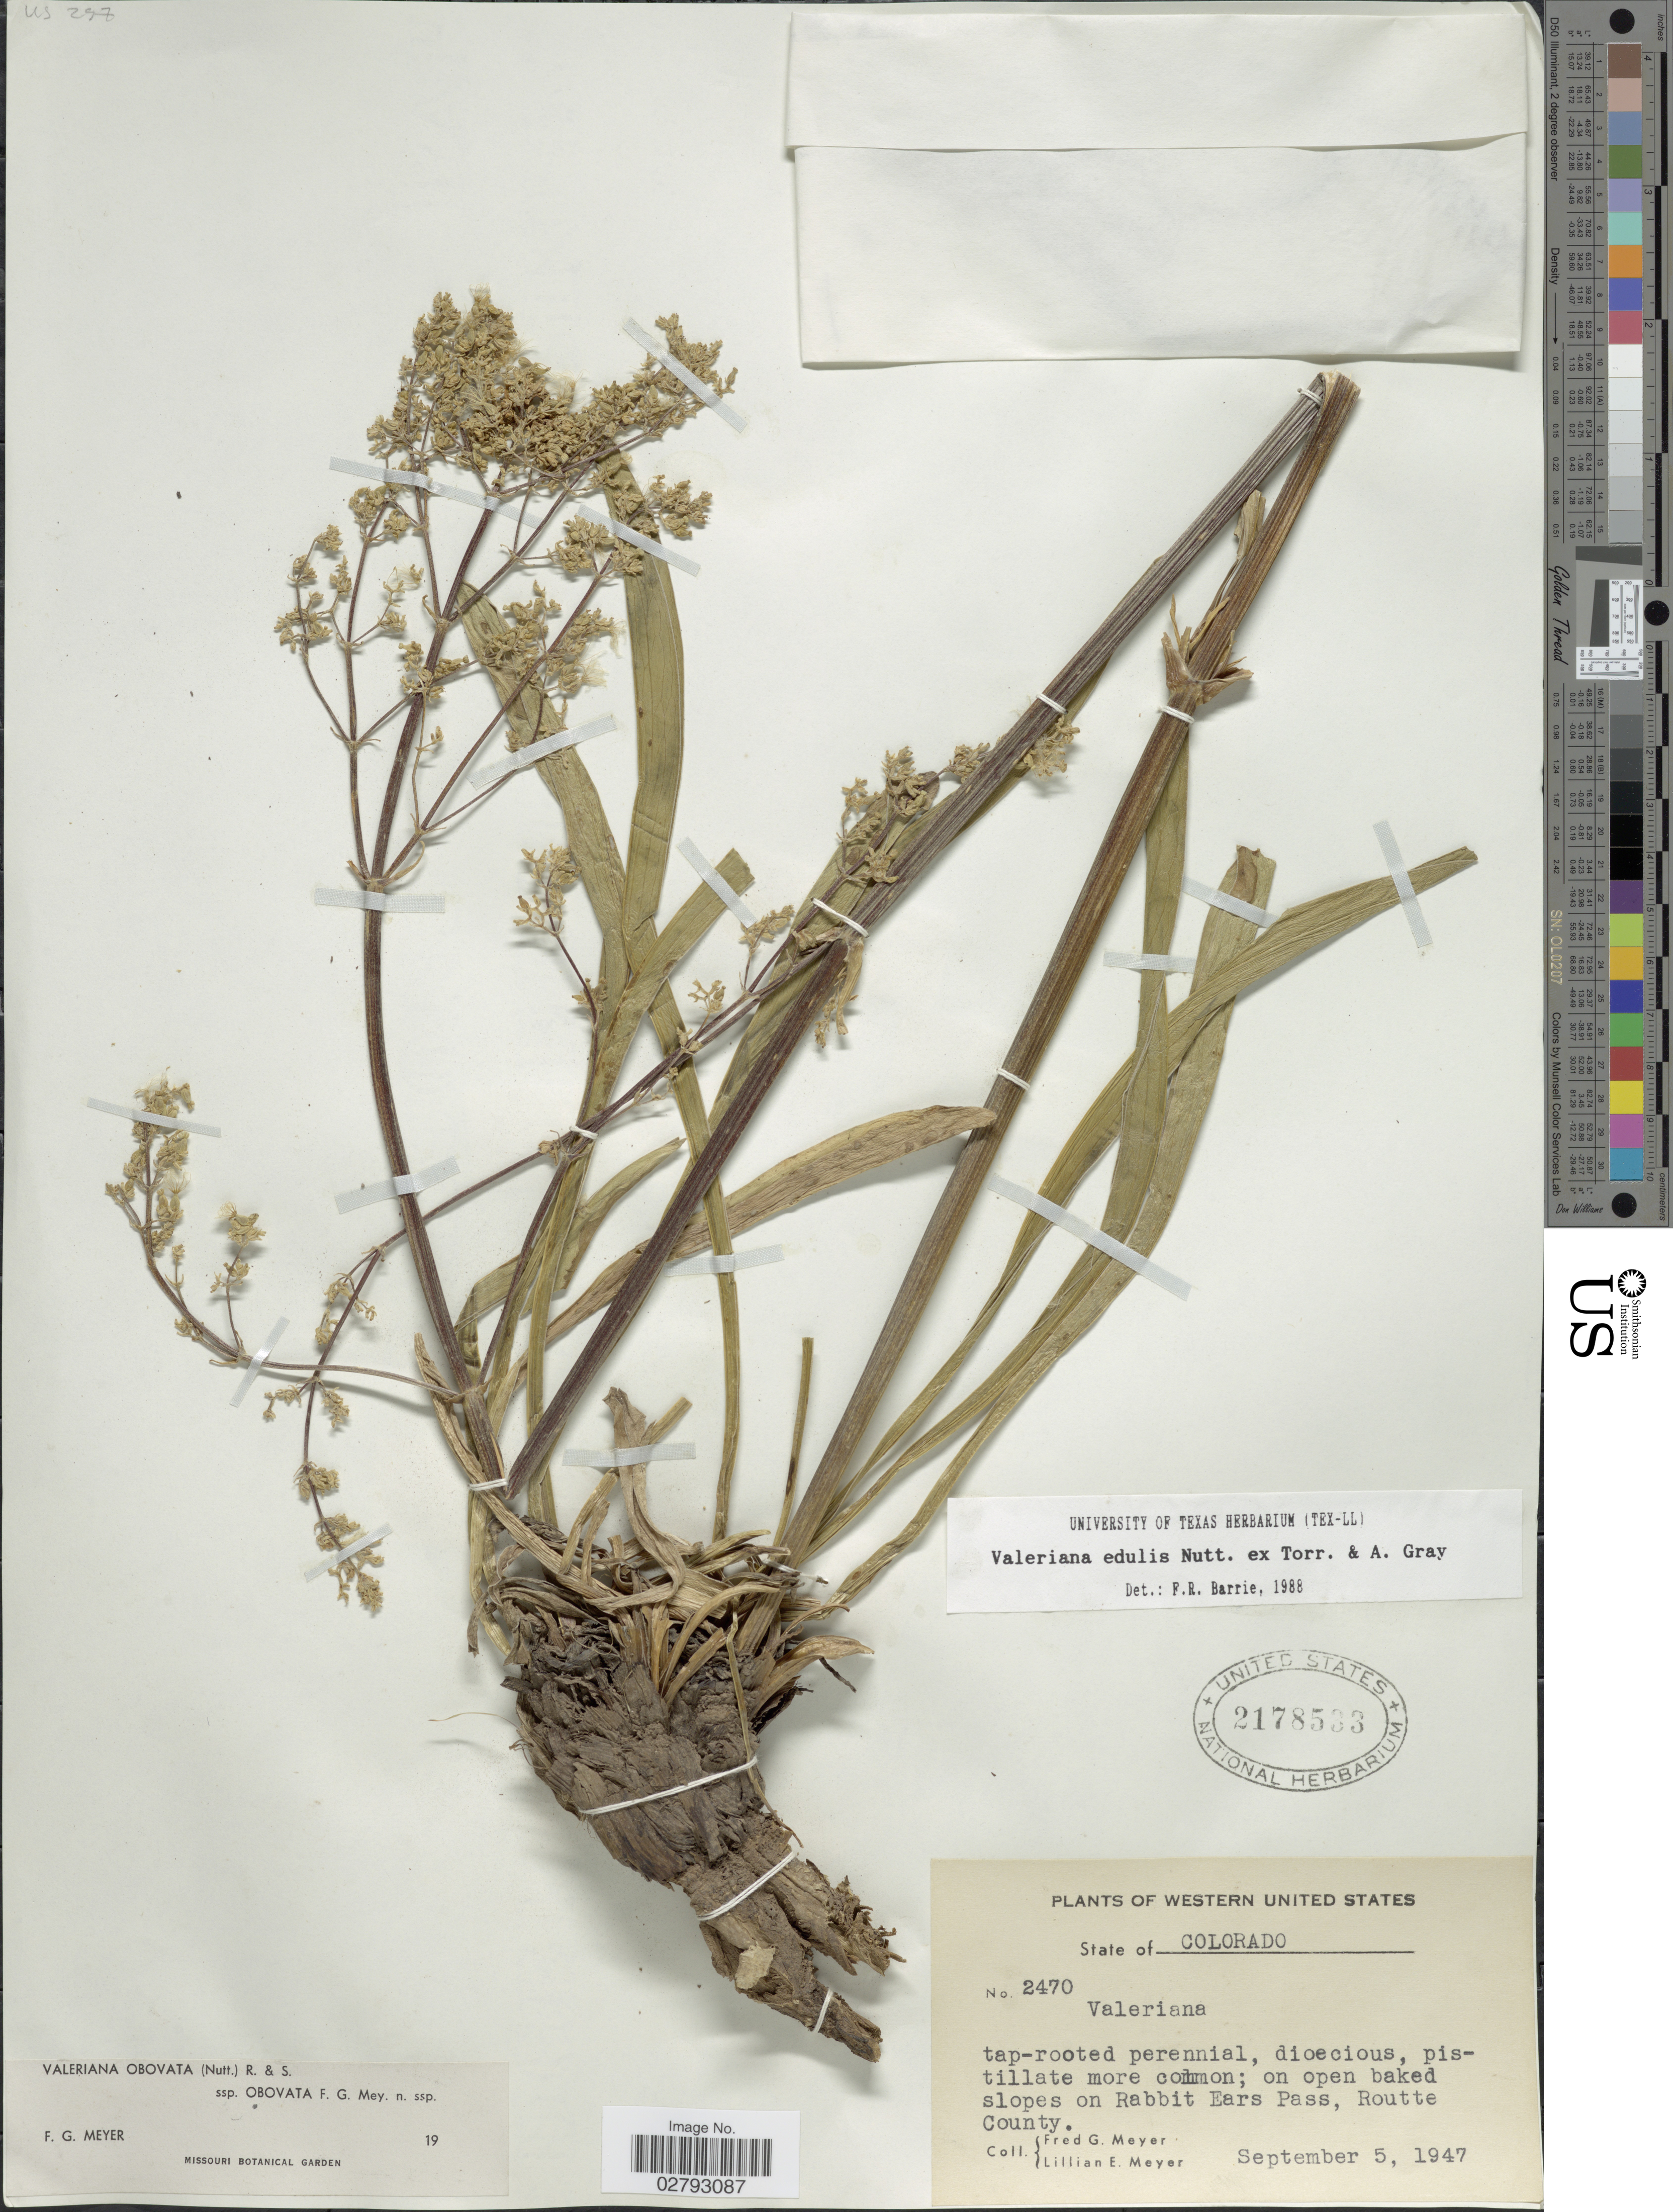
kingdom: Plantae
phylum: Tracheophyta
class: Magnoliopsida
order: Dipsacales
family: Caprifoliaceae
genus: Valeriana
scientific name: Valeriana edulis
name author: Nutt.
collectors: F. G. Meyer & L. Meyer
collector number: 2470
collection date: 1947-09-05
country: United States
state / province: Colorado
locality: Western United States, on open baked slopes on Rabbit Ears Pass, Routte County.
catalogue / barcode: US 2178533